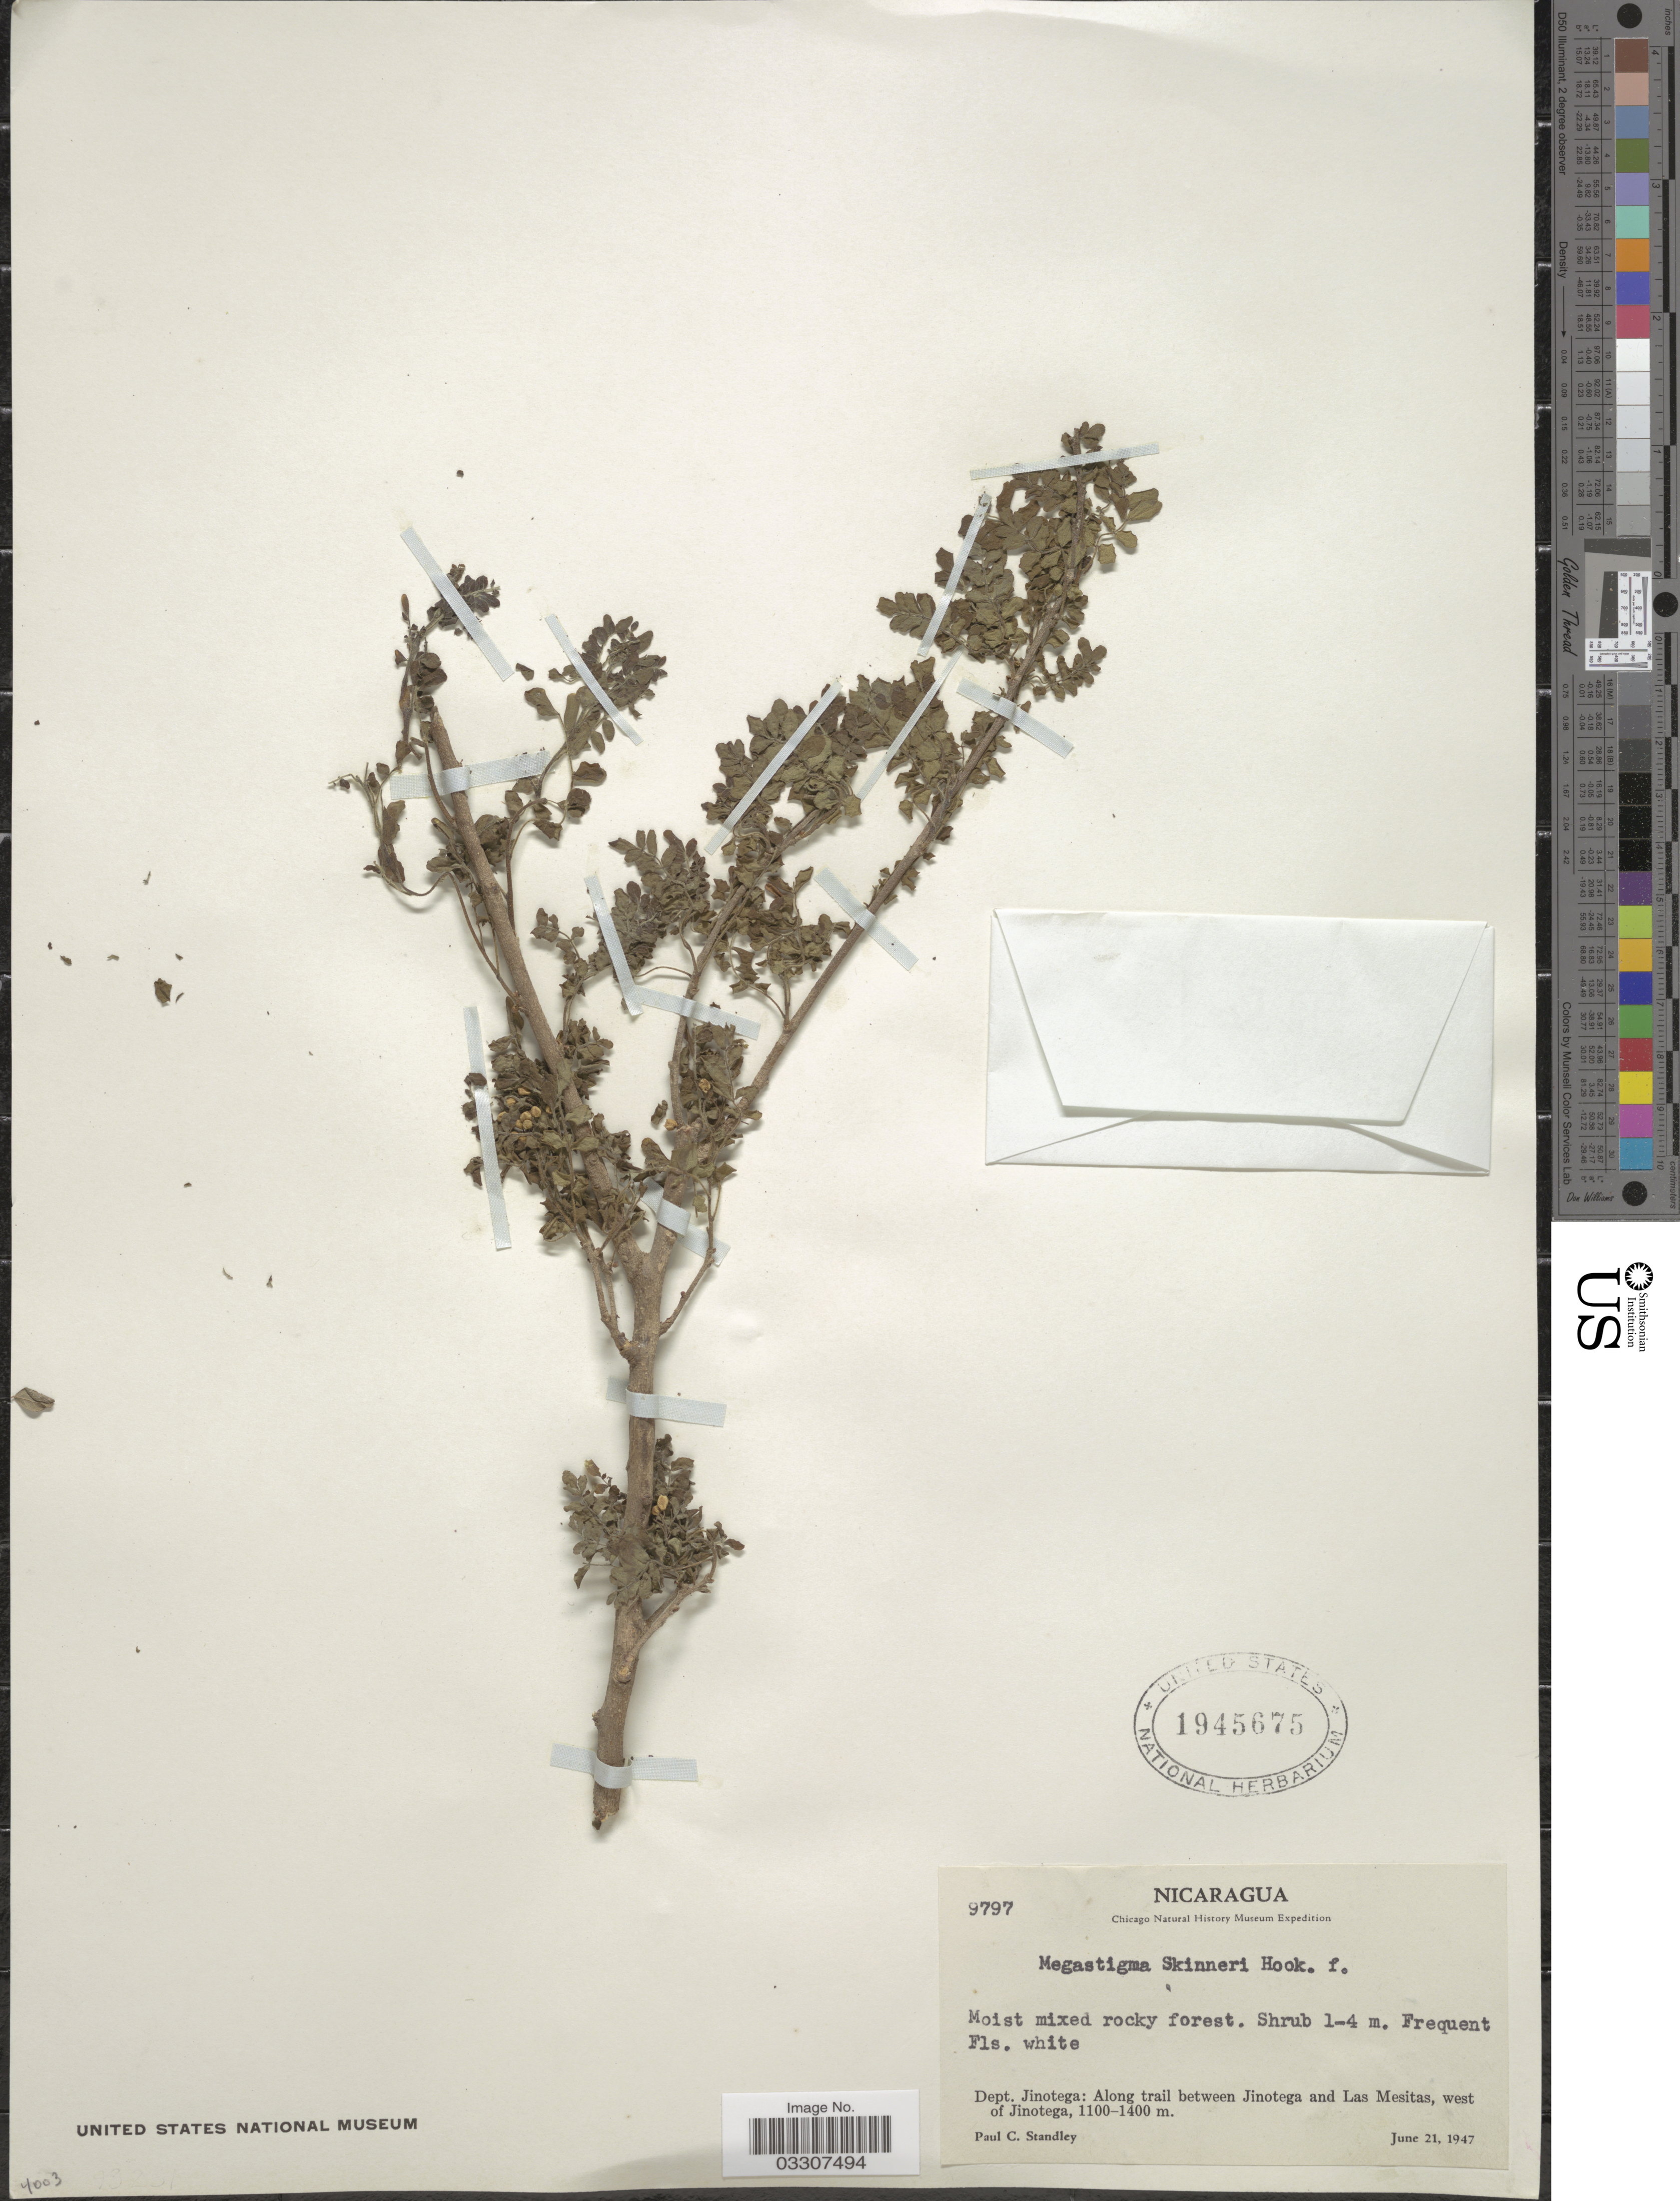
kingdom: Plantae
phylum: Tracheophyta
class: Magnoliopsida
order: Sapindales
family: Rutaceae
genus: Megastigma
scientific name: Megastigma skinneri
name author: Hook. f.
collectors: P. C. Standley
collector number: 9797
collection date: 1947-06-21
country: Nicaragua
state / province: Jinotega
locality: Dept. Jinotega: Along trail between Jinotega and Las Mesitas, west of Jinotega.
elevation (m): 1100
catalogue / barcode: US 1945675